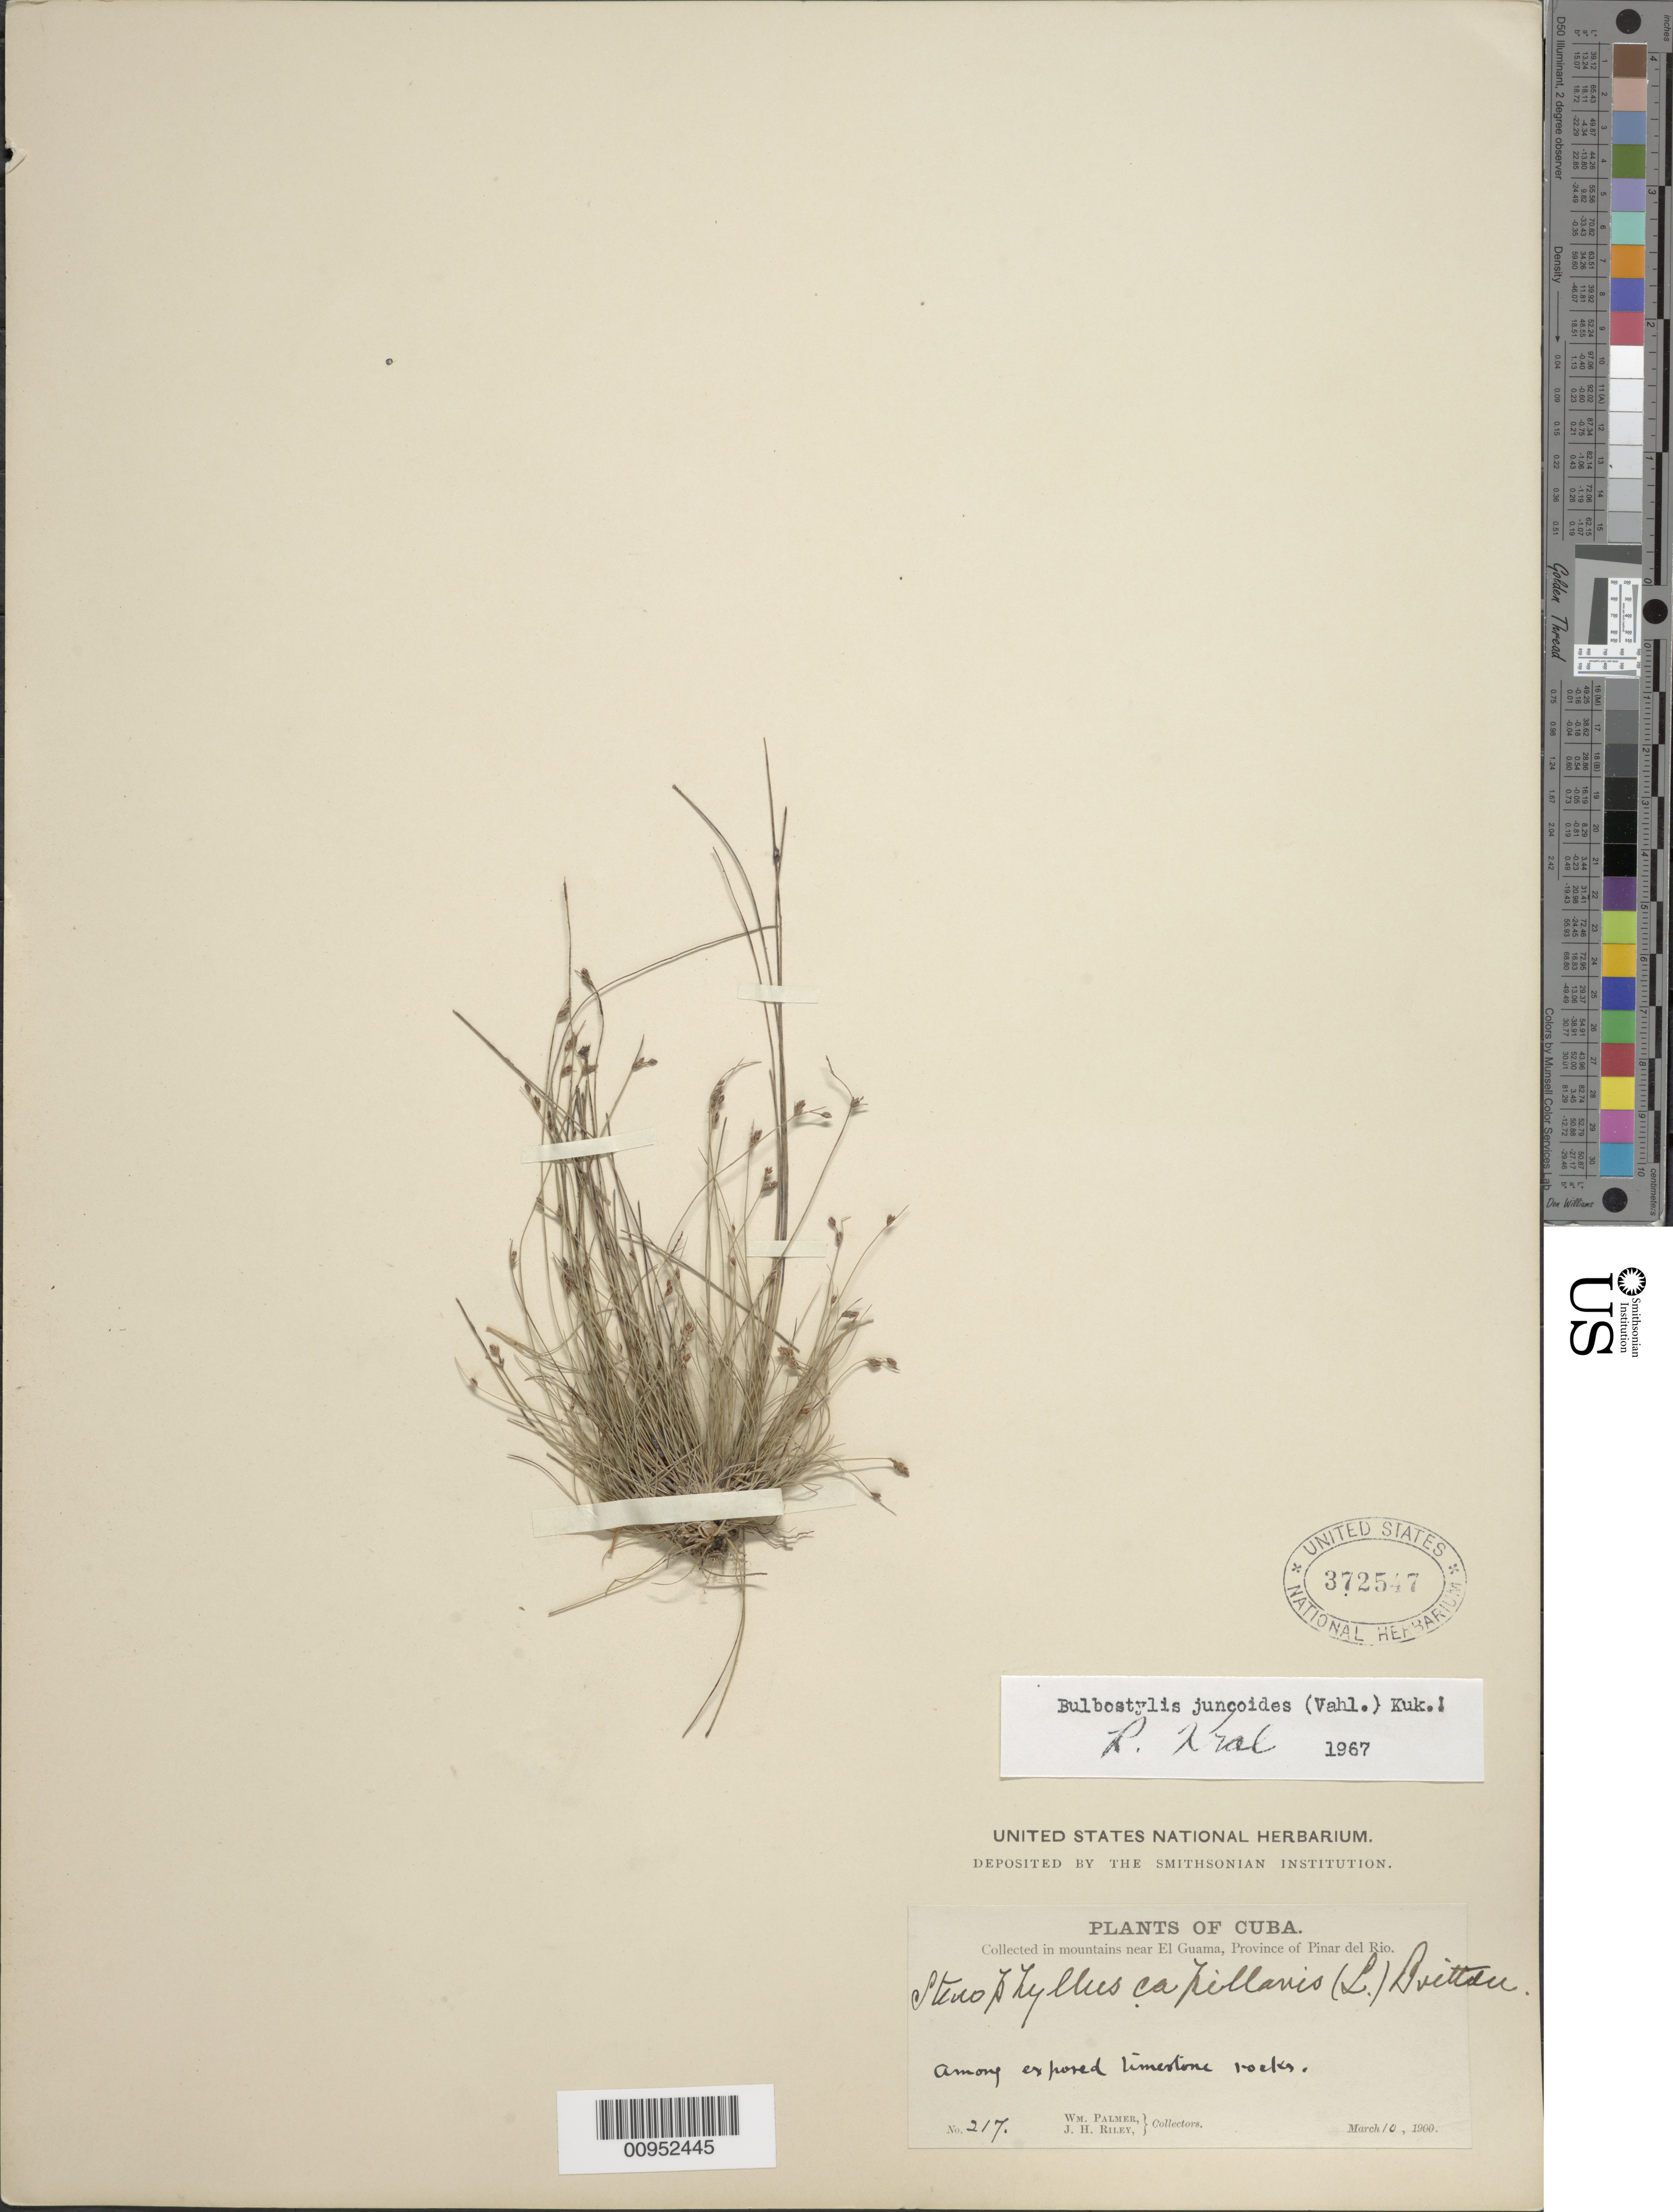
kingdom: Plantae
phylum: Tracheophyta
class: Liliopsida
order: Poales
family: Cyperaceae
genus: Bulbostylis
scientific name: Bulbostylis juncoides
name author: (Vahl) Kük. ex Herter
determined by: Kral, Robert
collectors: W. Palmer & J. H. Riley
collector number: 217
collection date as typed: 10 Mar 1900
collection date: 1900-03-10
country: Cuba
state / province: Pinar del Rio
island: Cuba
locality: In mountains near El Guama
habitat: Among exposed limestone rocks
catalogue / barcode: US 372547